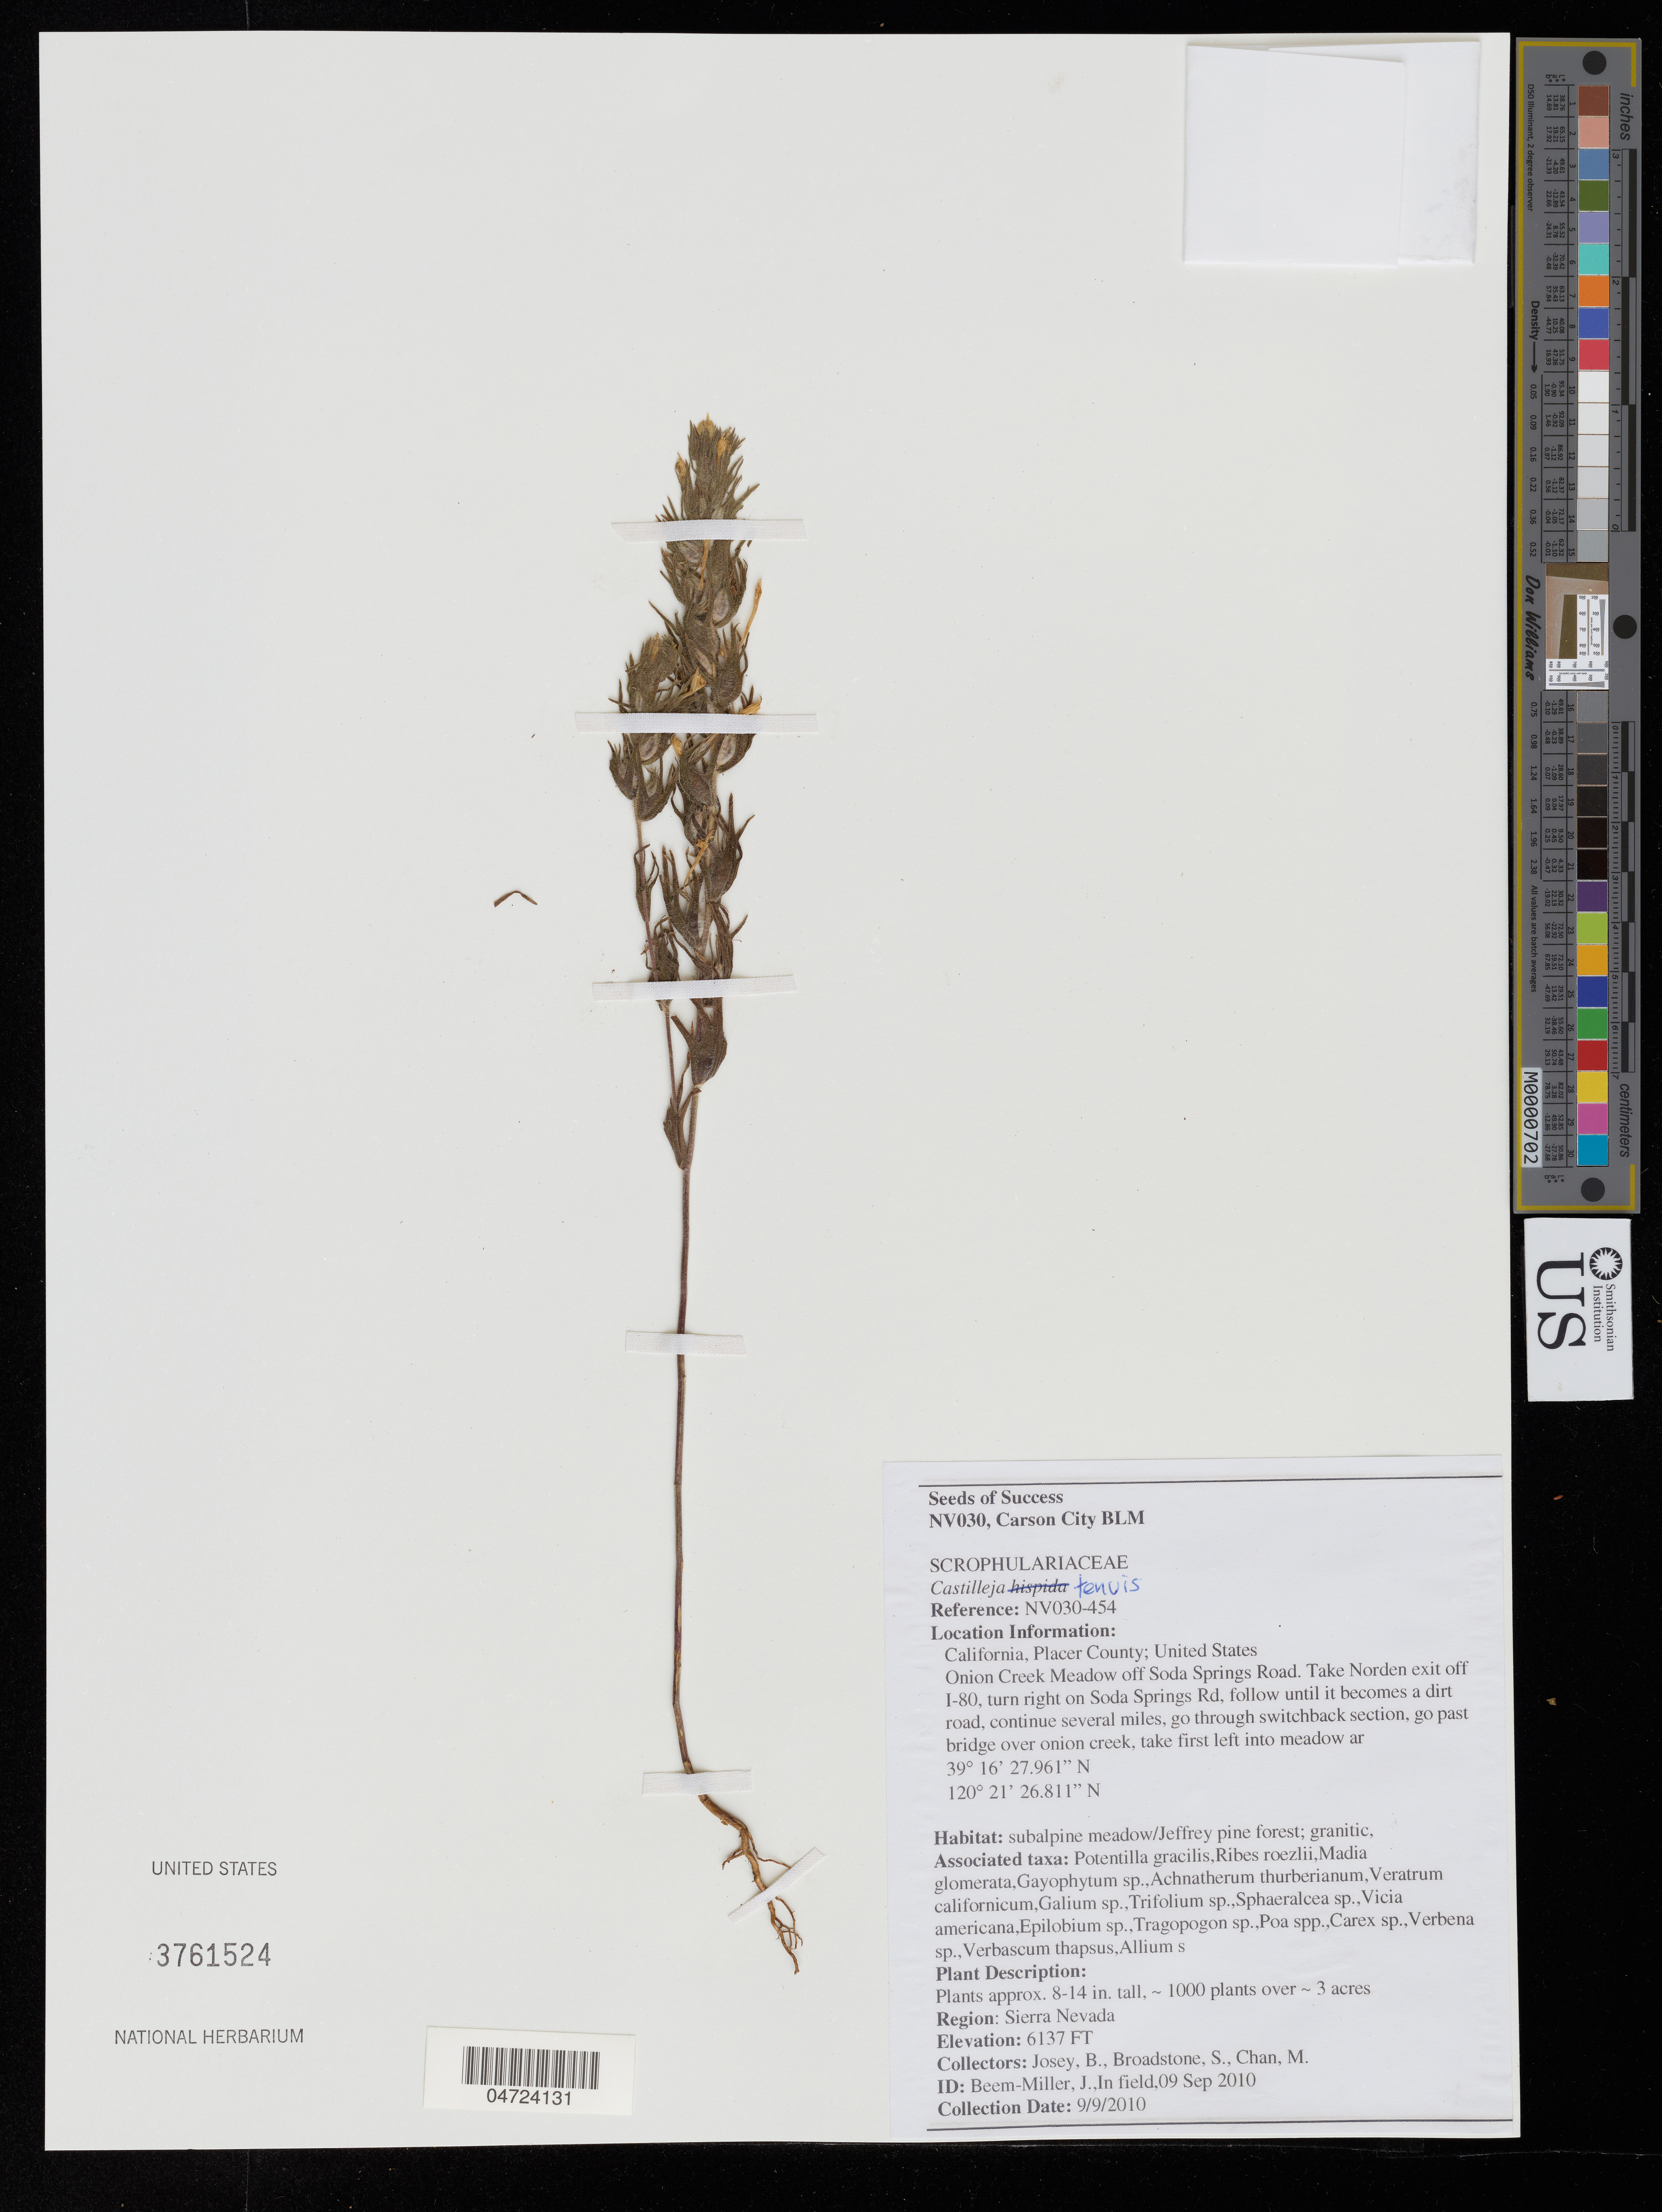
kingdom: Plantae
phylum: Tracheophyta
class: Magnoliopsida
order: Lamiales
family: Orobanchaceae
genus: Castilleja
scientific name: Castilleja tenuis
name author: (A. Heller) T.I. Chuang & Heckard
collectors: B. Josey, S. Broadstone & M. Chan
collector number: NV030-454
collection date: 2010-09-09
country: United States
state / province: California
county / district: Placer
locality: Placer County. Onion Creek Meadow off Soda Springs Road. Take Norden exit off I-80, turn right on Soda Springs Rd, follow until it becomes a dirt road, continue several miles, go through switchback section, go past bridge over onion creek, take first left into meadow ar. Region: Sierra Nevada.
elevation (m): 1871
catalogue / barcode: US 3761524